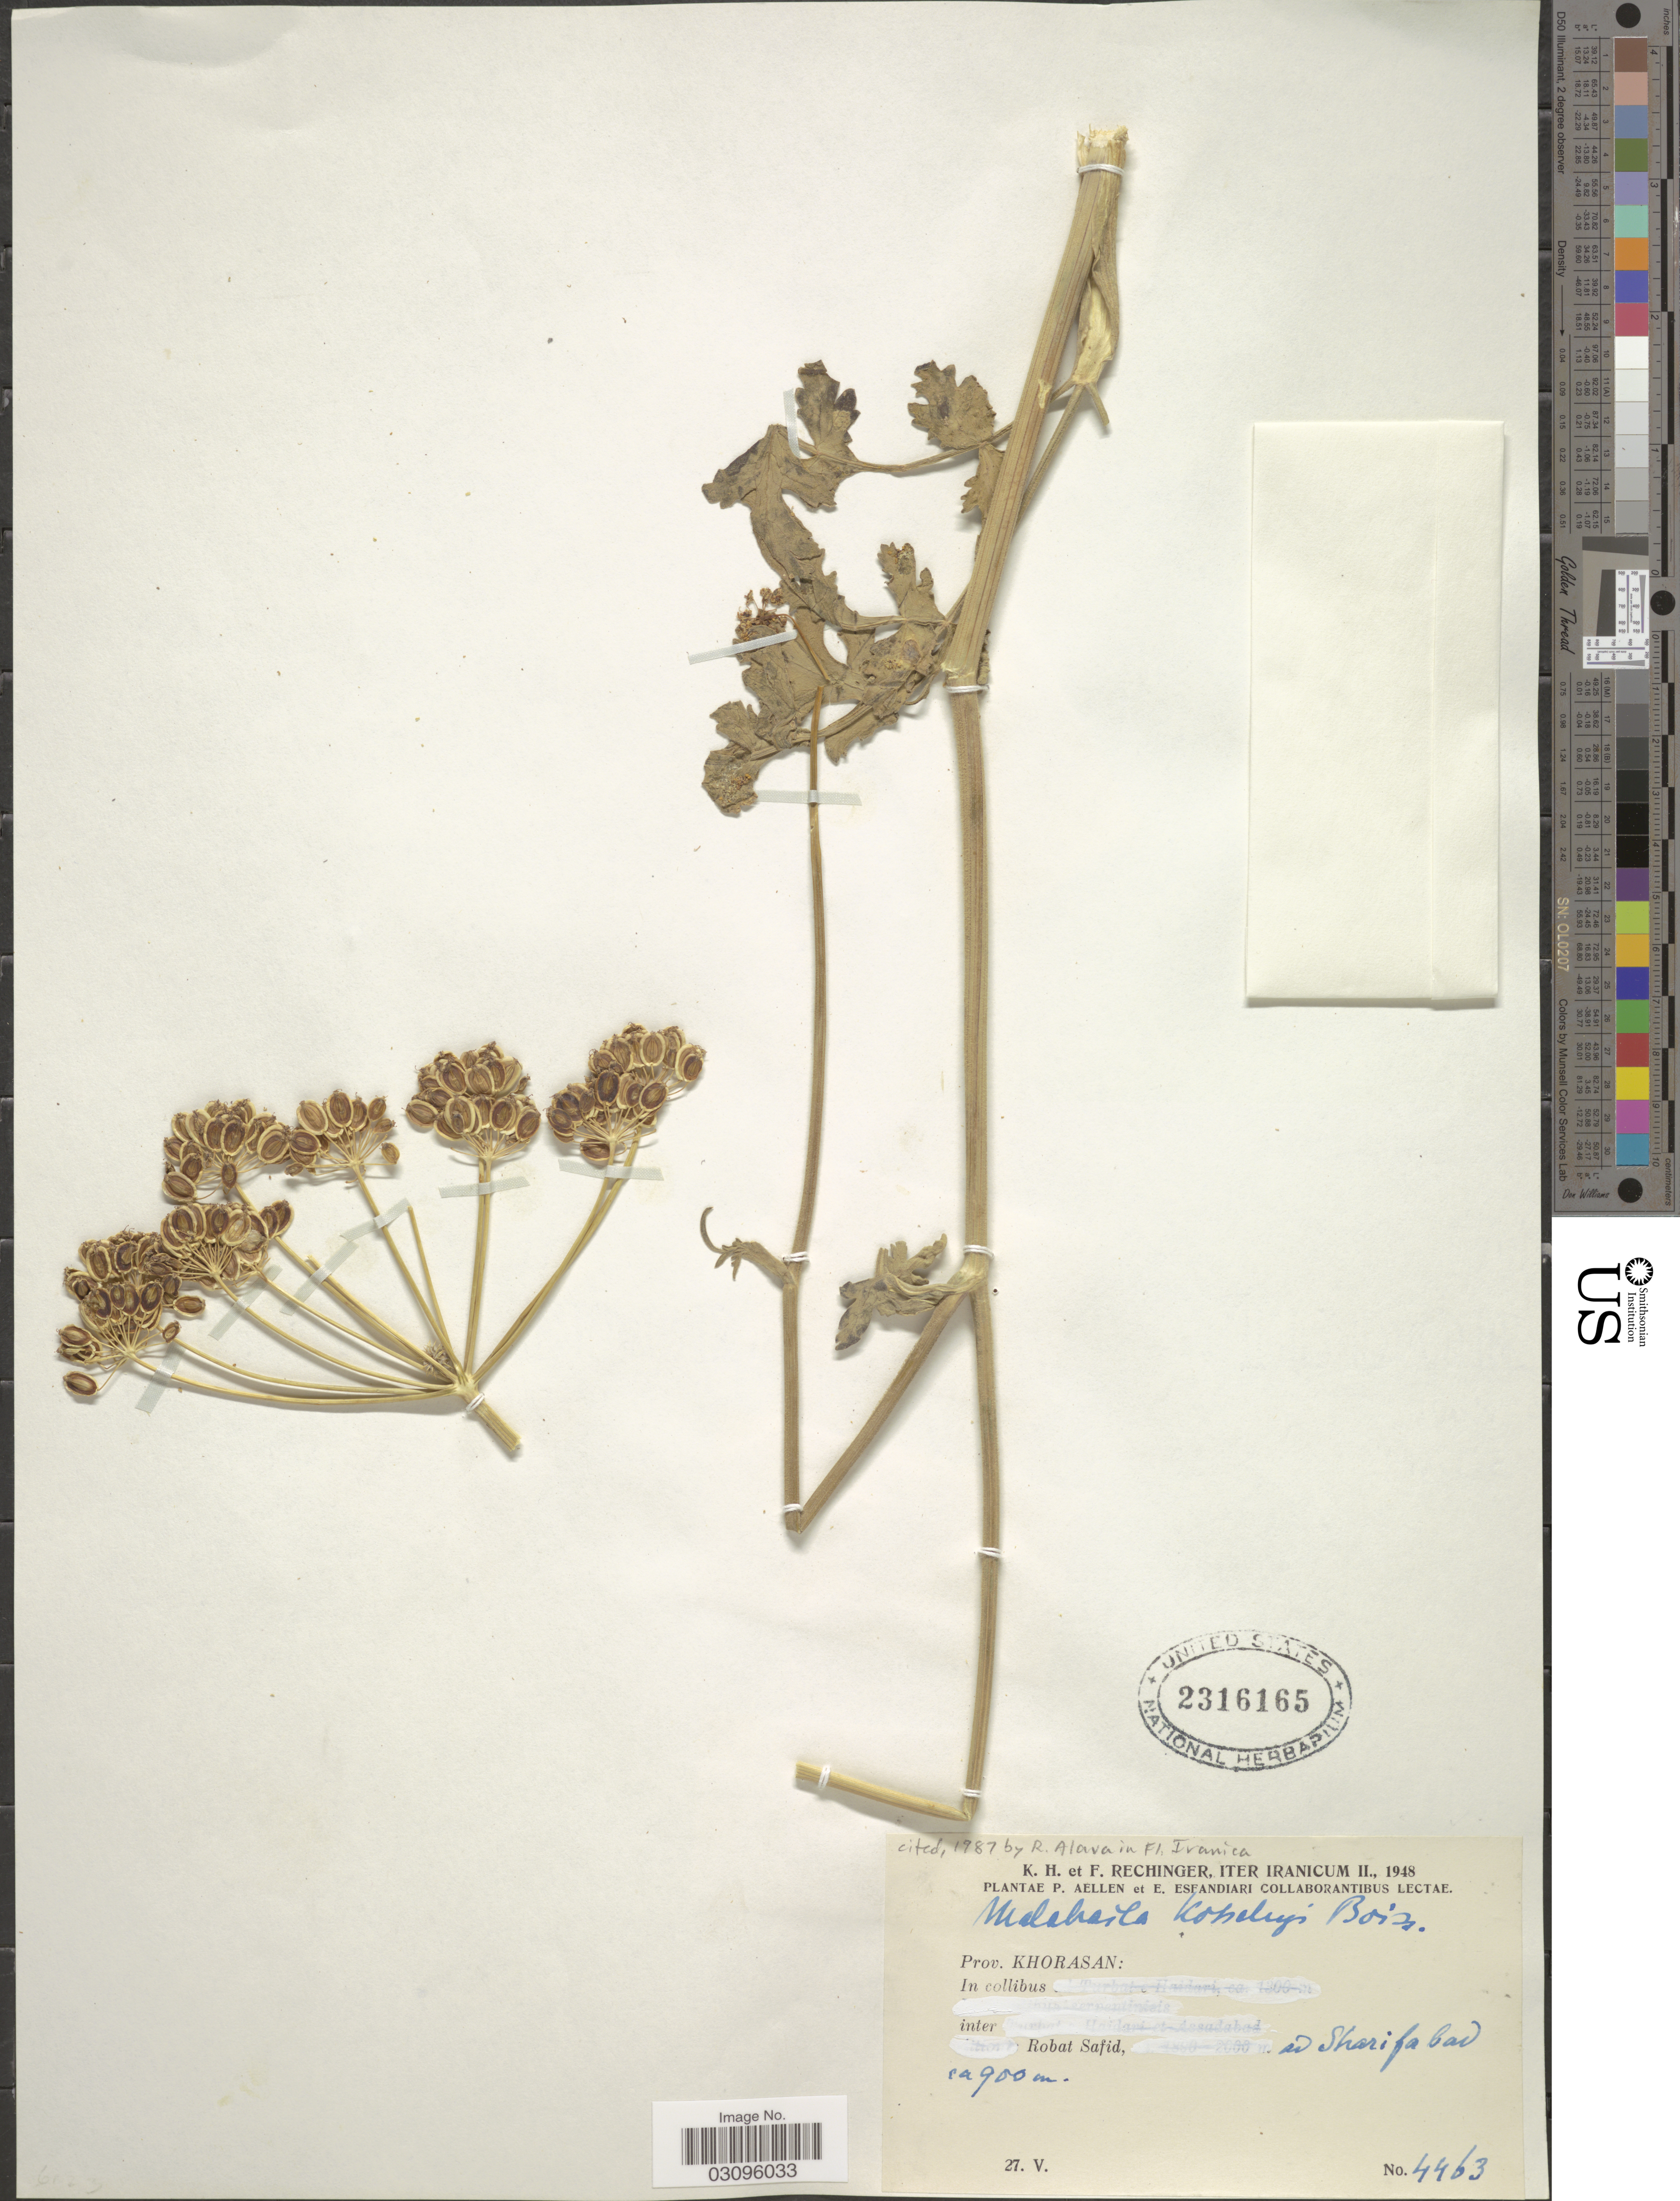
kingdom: Plantae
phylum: Tracheophyta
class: Magnoliopsida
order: Apiales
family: Apiaceae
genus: Malabaila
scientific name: Malabaila kotschyi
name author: Boiss.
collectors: K. H. Rechinger & F. Rechinger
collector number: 4463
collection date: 1948-05-27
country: Iran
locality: In collibus inter Robat Safid ad Sharifabad.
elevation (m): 900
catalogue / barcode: US 2316165